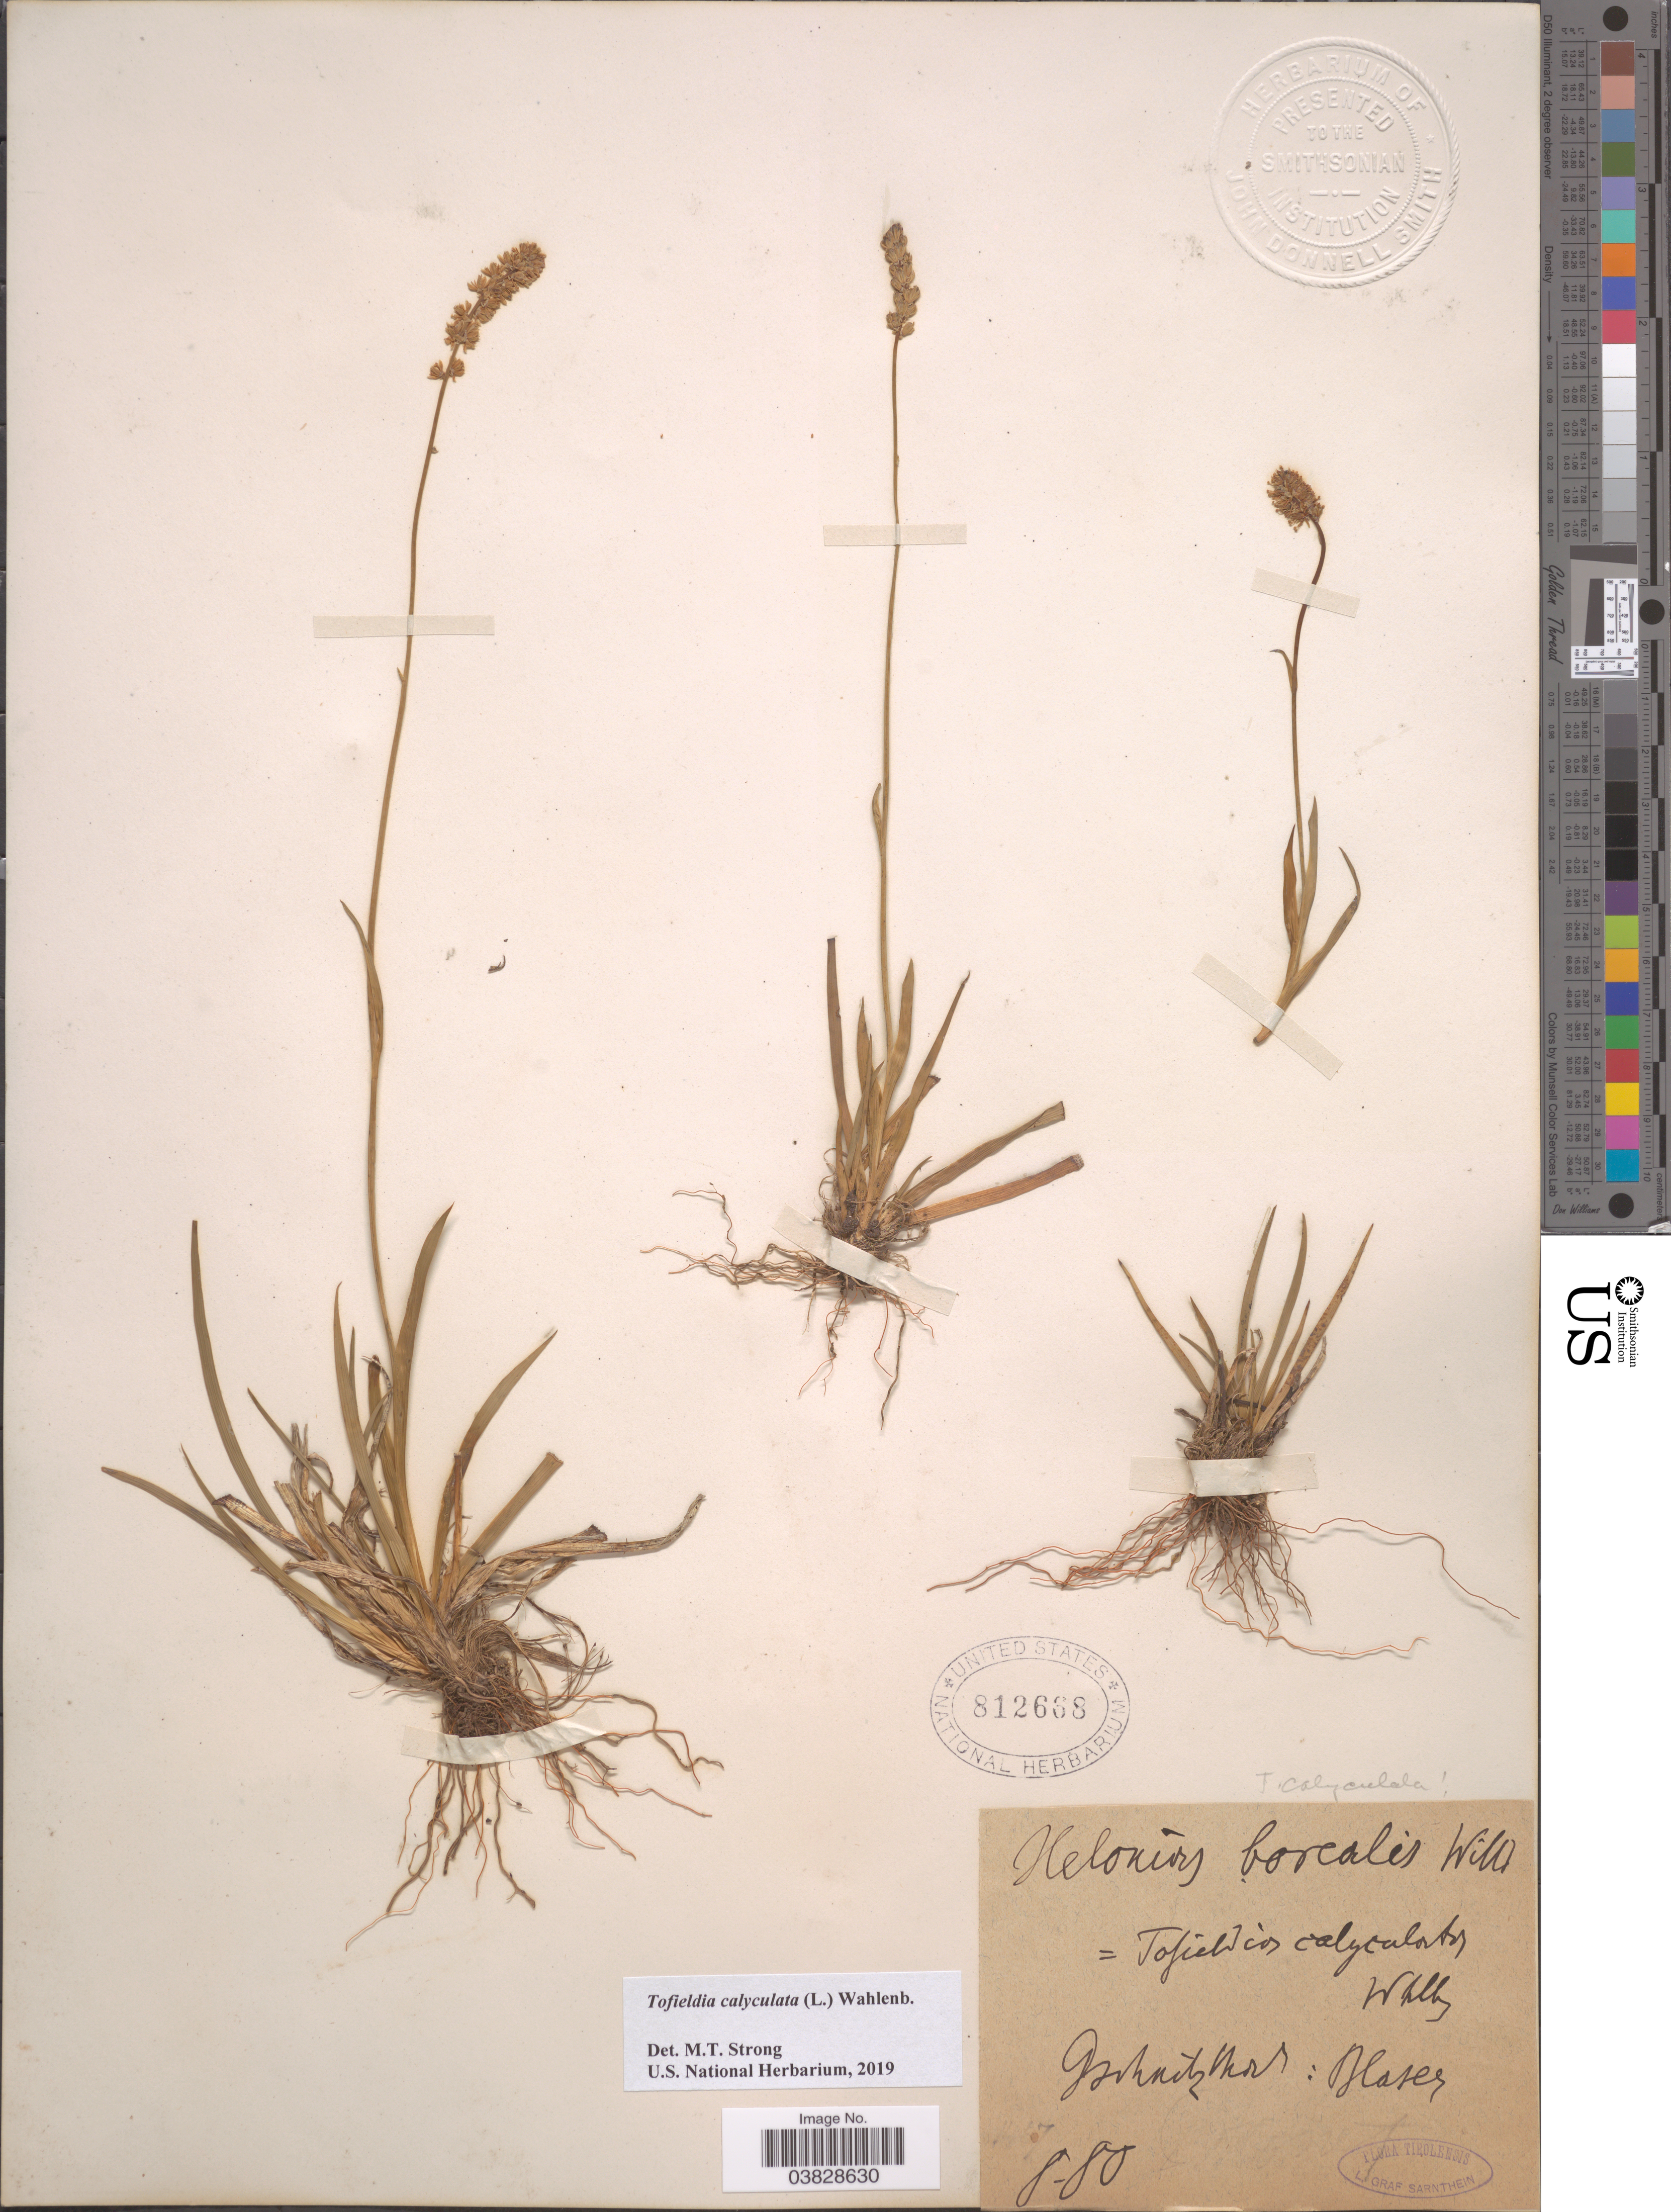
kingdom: Plantae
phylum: Tracheophyta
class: Liliopsida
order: Alismatales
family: Tofieldiaceae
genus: Tofieldia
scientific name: Tofieldia calyculata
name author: (L.) Wahlenb.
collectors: L. Sarnthein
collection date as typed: Transcribed d/m/y: /8/80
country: Austria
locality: Gschnitzthal: Blaser. Tirolensis.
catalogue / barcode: US 812668